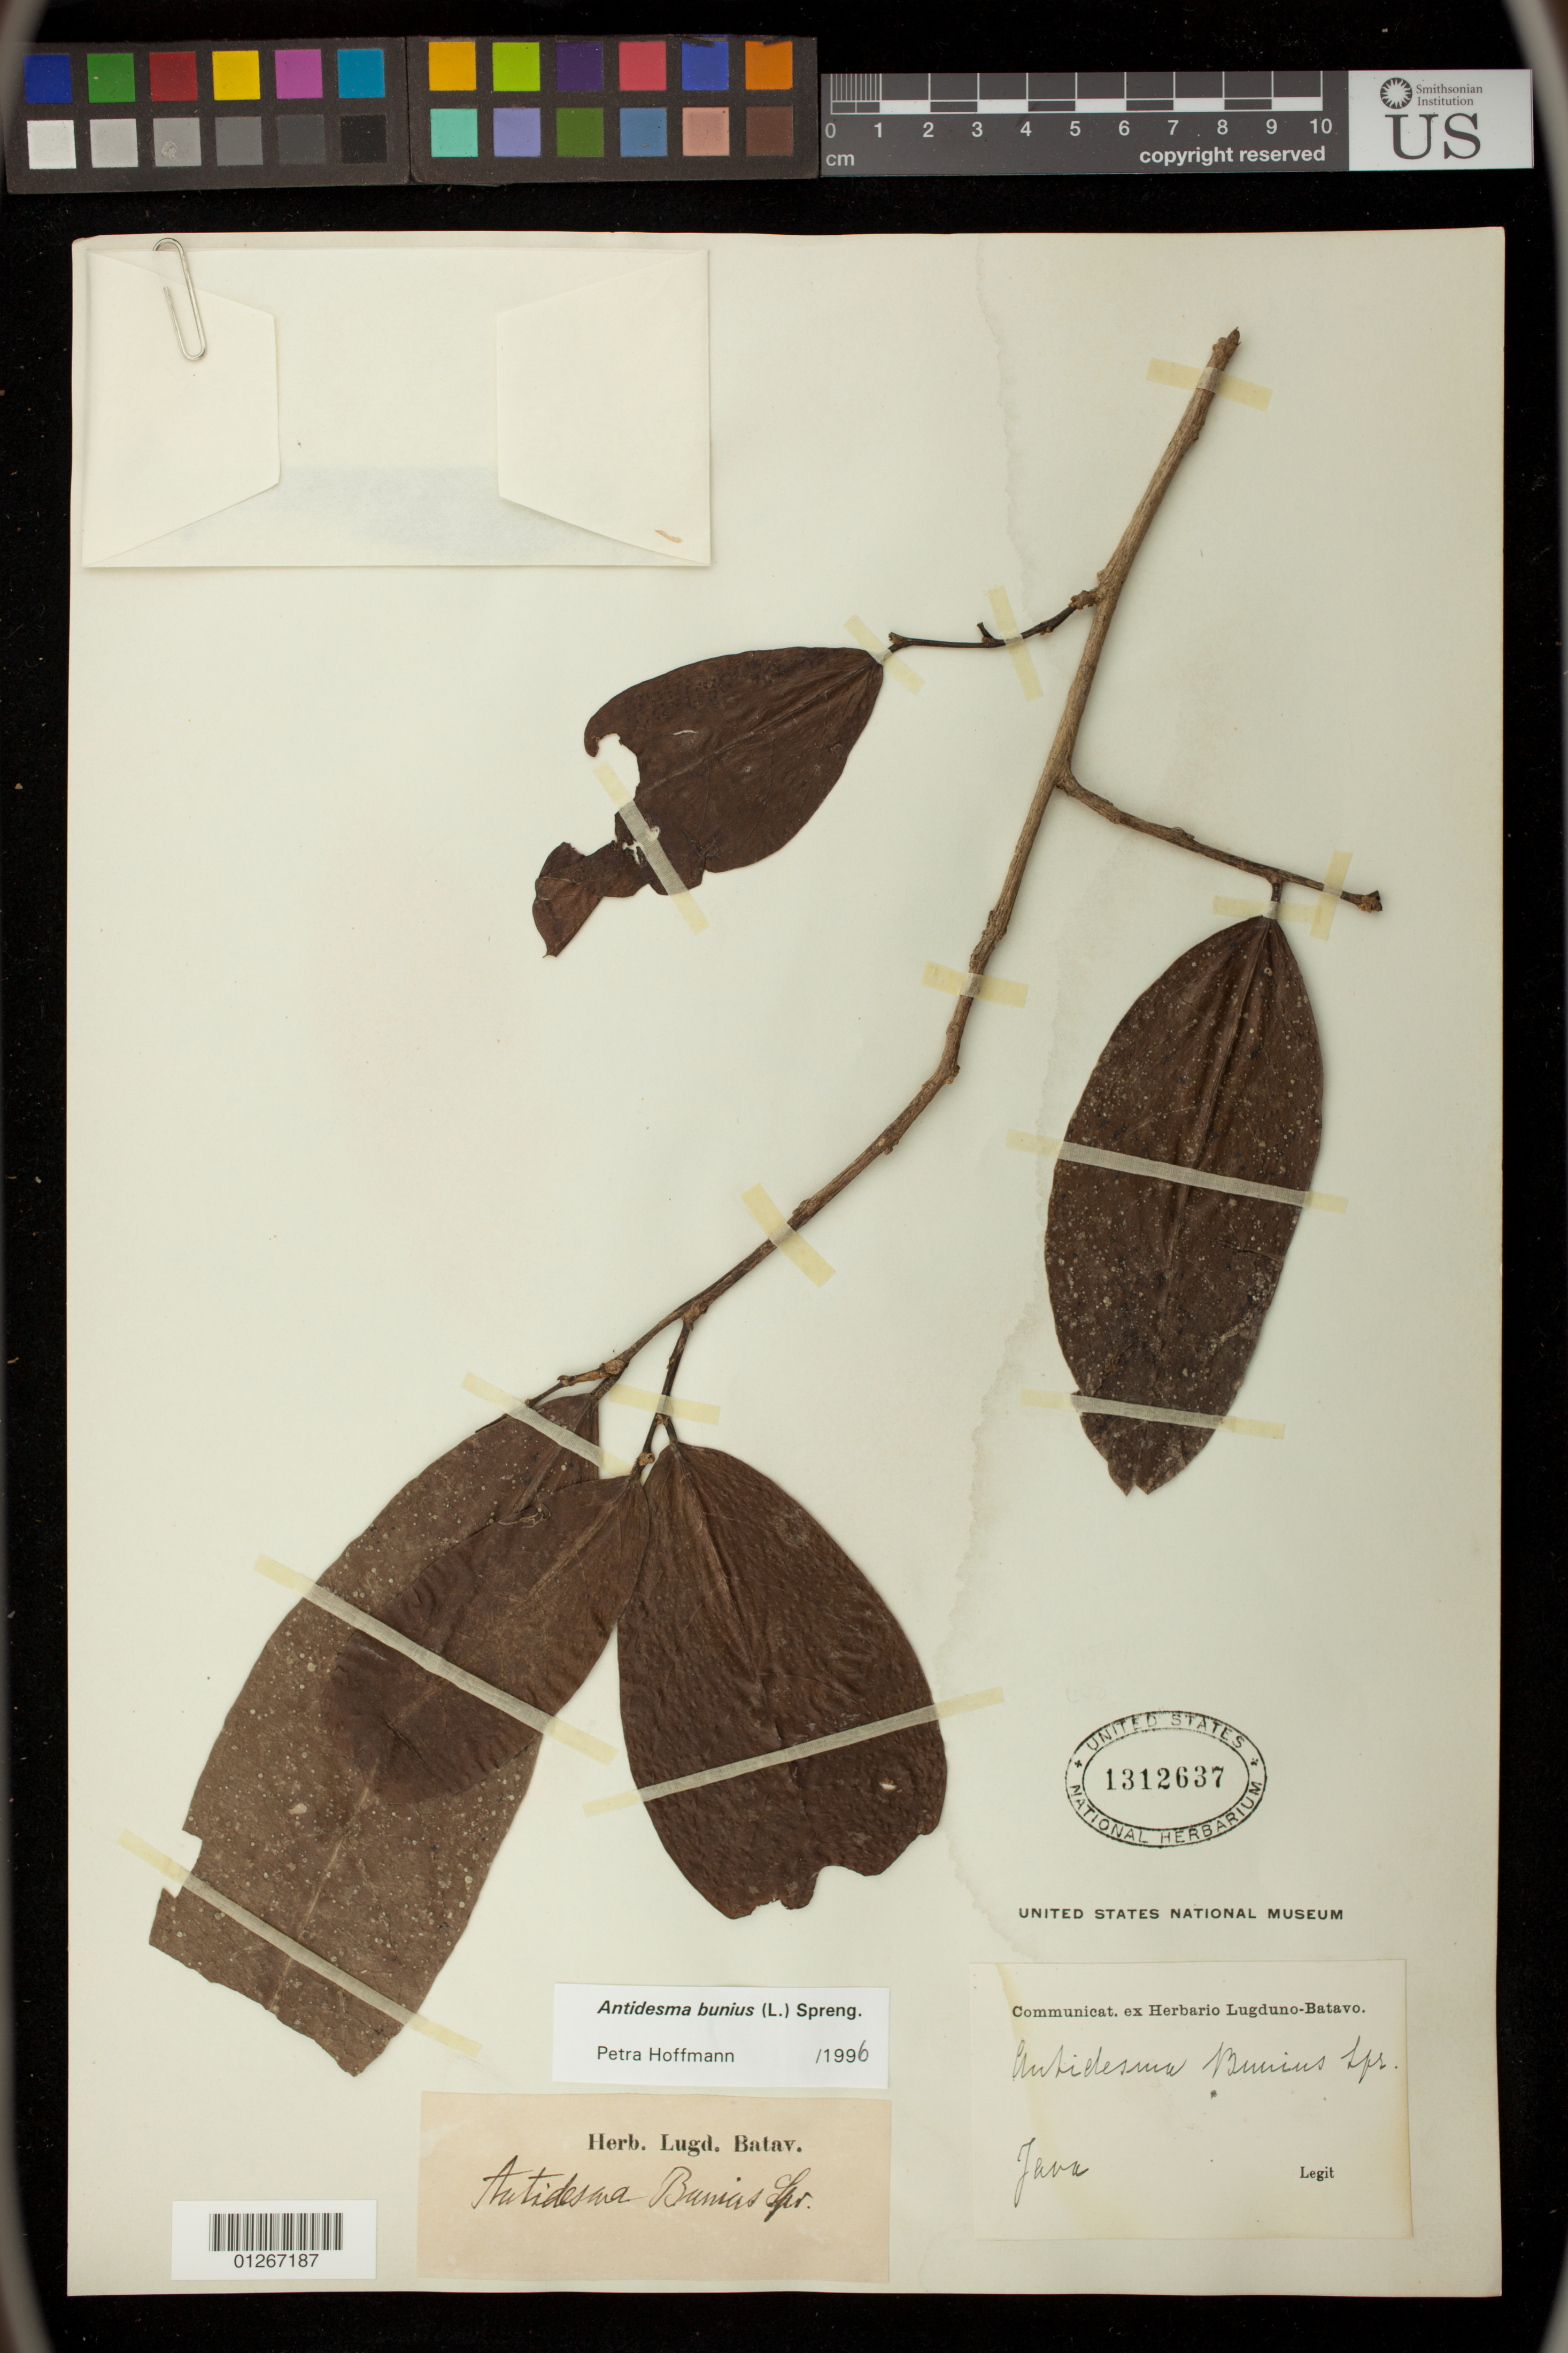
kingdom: Plantae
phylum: Tracheophyta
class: Magnoliopsida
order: Malpighiales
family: Phyllanthaceae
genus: Antidesma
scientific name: Antidesma bunius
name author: (L.) Spreng.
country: Indonesia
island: Java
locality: Java.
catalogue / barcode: US 1312637